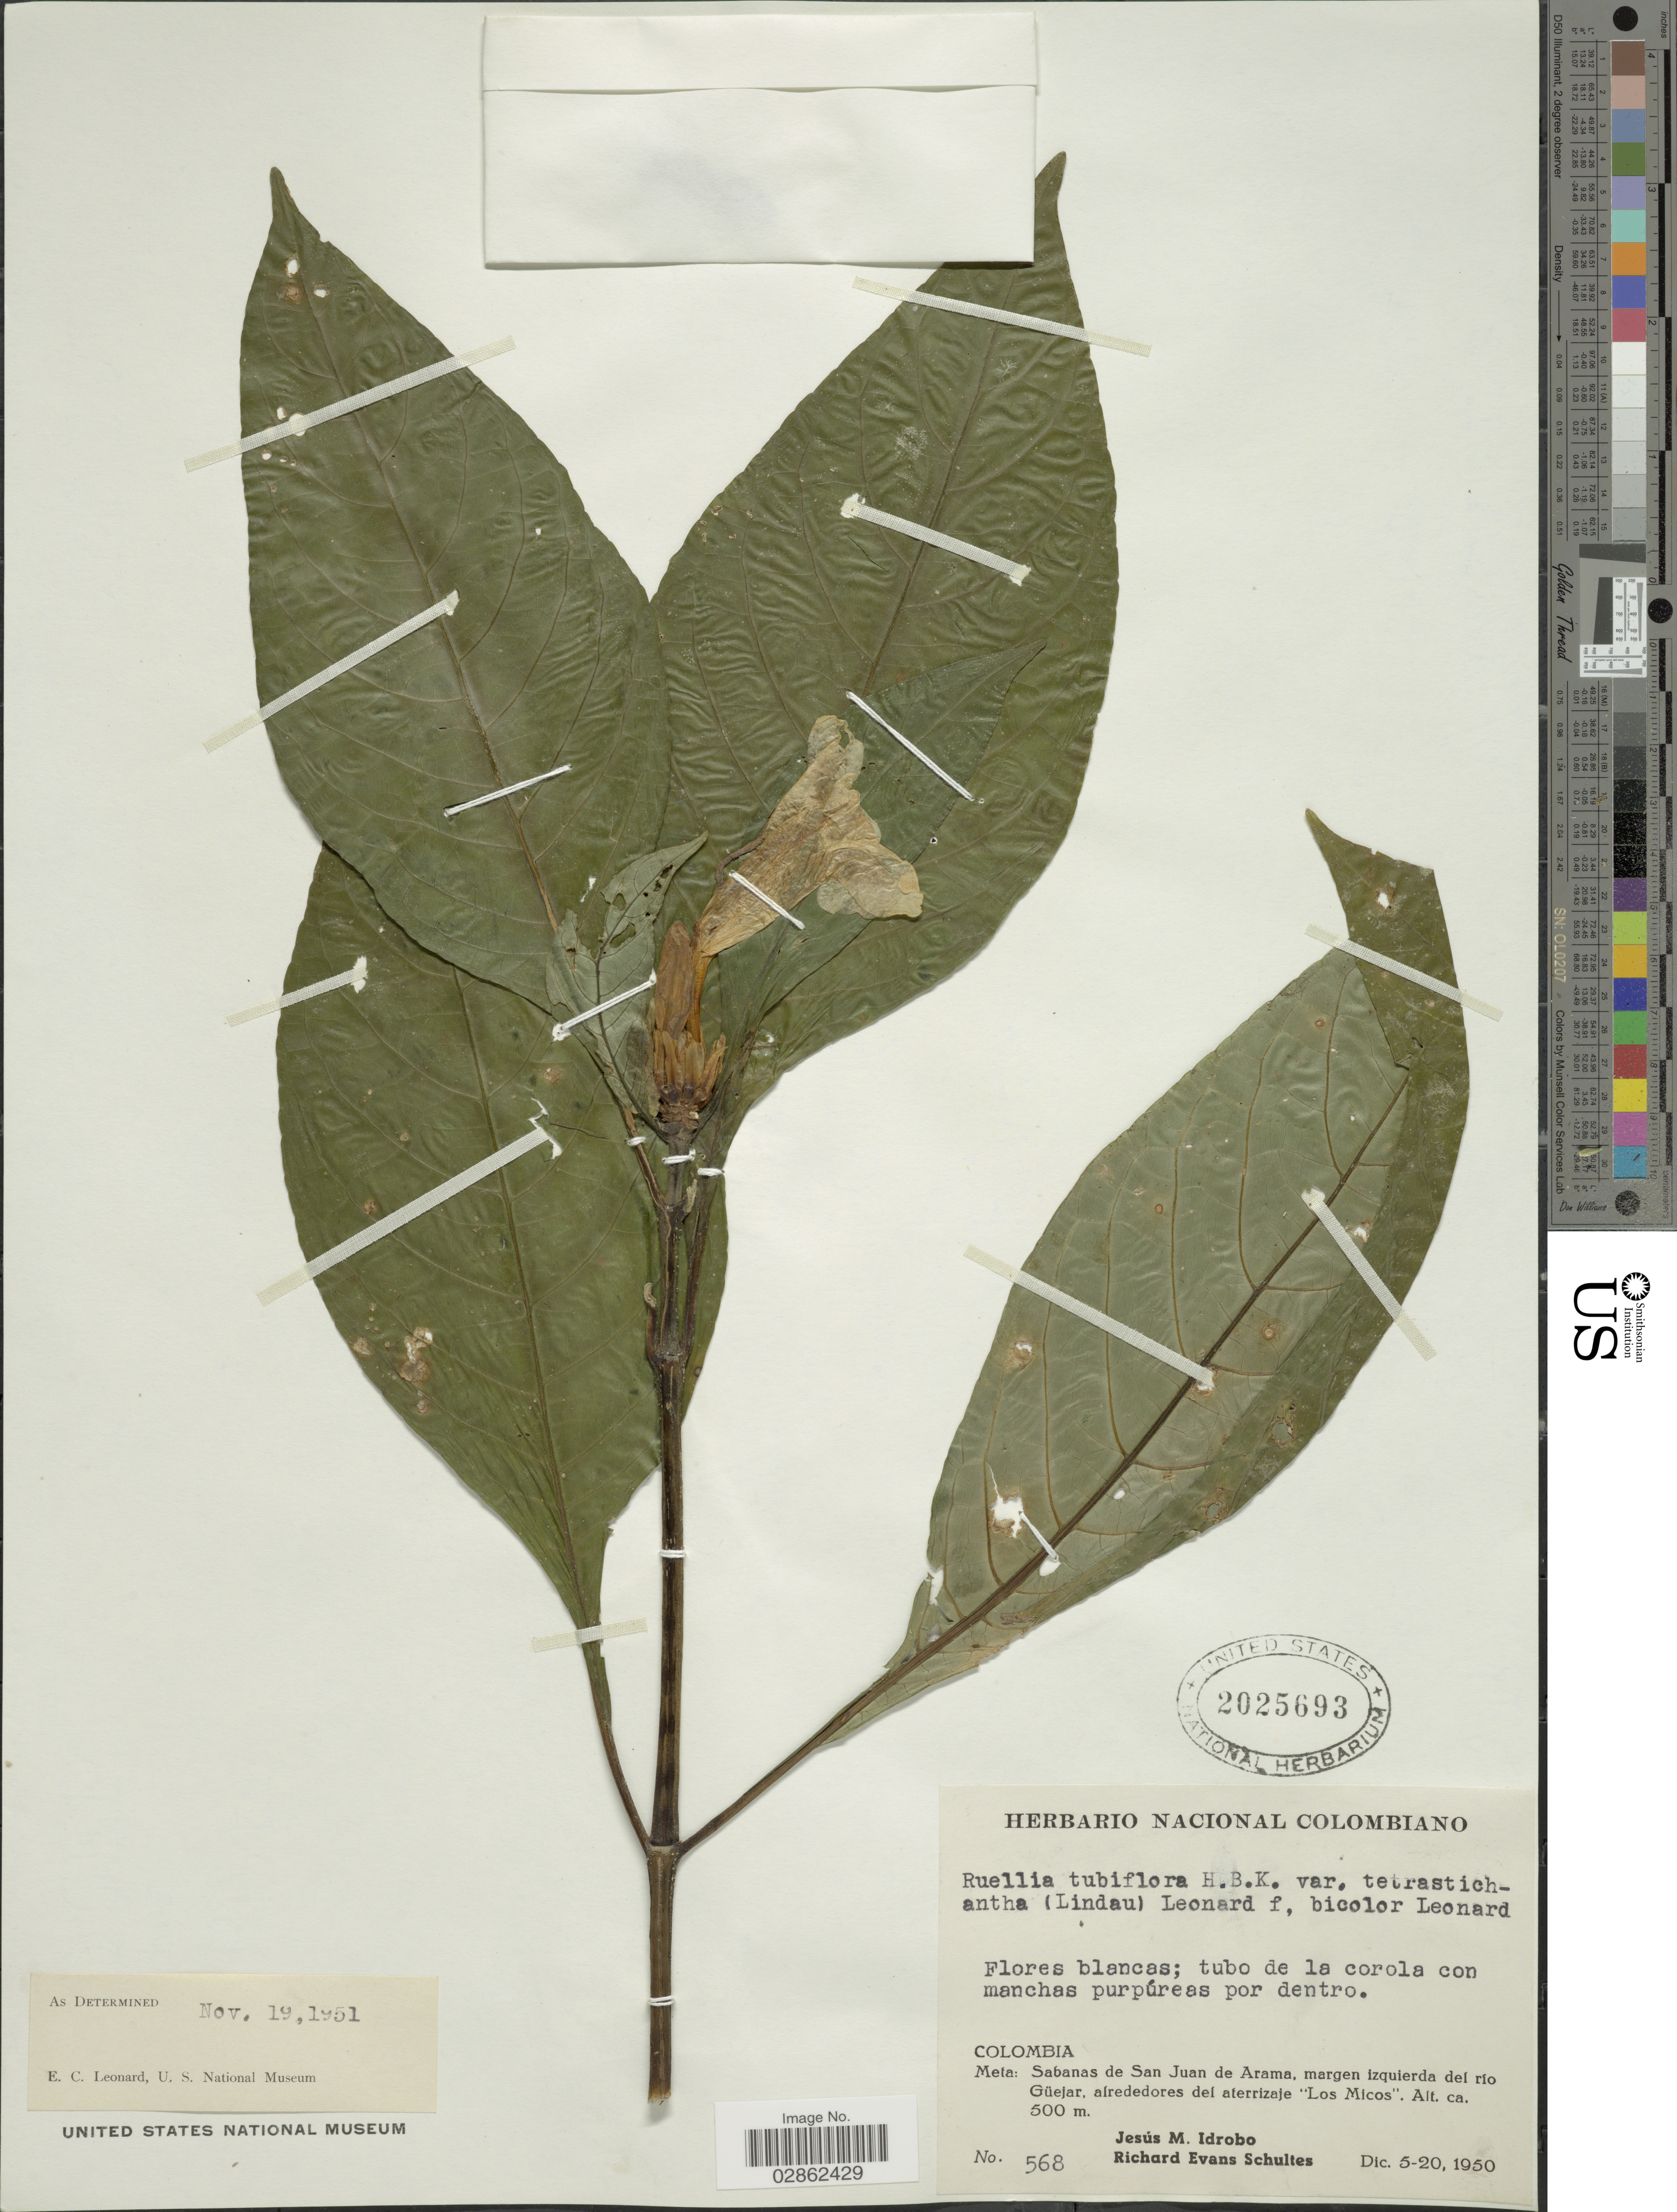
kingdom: Plantae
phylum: Tracheophyta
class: Magnoliopsida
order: Lamiales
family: Acanthaceae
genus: Ruellia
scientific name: Ruellia tubiflora f. bicolor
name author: Leonard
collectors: J. M. Idrobo & R. E. Schultes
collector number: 568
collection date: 1950-12-05/1950-12-20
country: Colombia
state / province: Meta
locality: Sabanas de San Juan de Arama, margen izquierda del río Güejar, alrededores del aterrizaje "Los Micos".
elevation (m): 500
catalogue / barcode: US 2025693